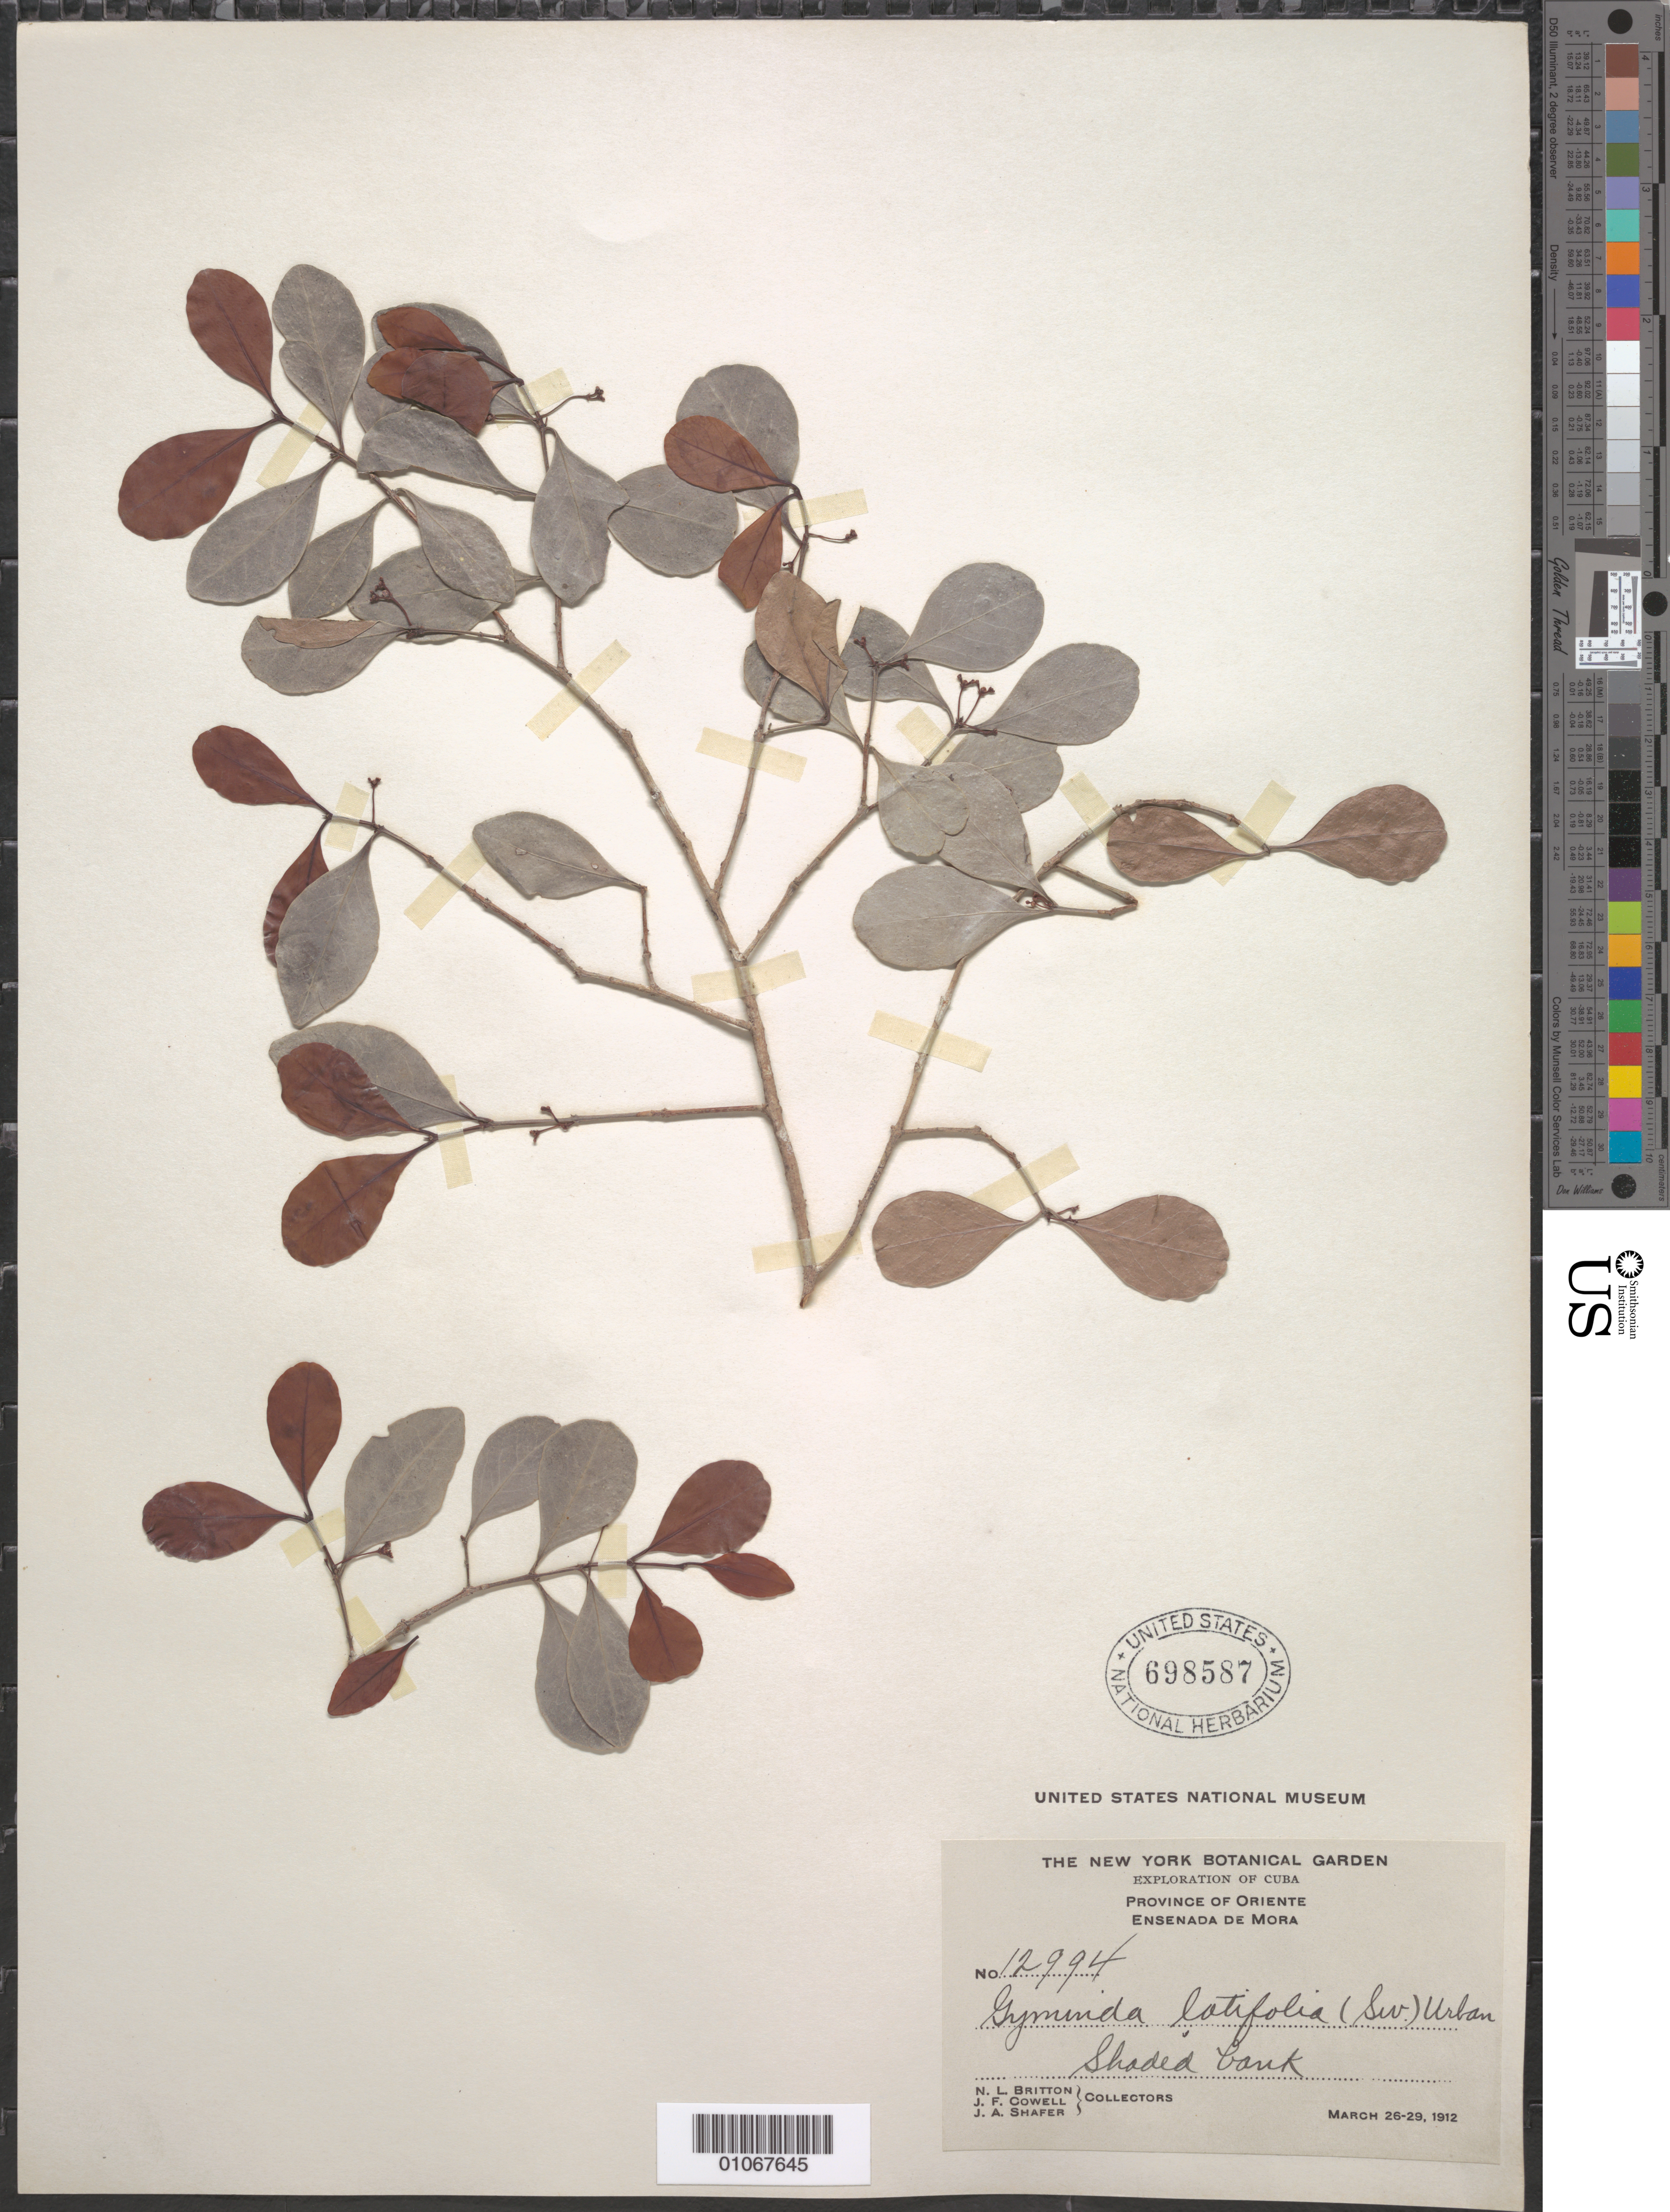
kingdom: Plantae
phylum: Tracheophyta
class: Magnoliopsida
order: Celastrales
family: Celastraceae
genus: Gyminda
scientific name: Gyminda latifolia subsp. latifolia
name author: (Sw.) Urb.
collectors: N. Britton, J. F. Cowell & J. A. Shafer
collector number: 12994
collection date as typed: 26 Mar 1912 to 29 Apr 1912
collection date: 1912-03-26/1912-04-29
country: Cuba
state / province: Oriente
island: Cuba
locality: Ensenada de Mora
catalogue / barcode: US 698587